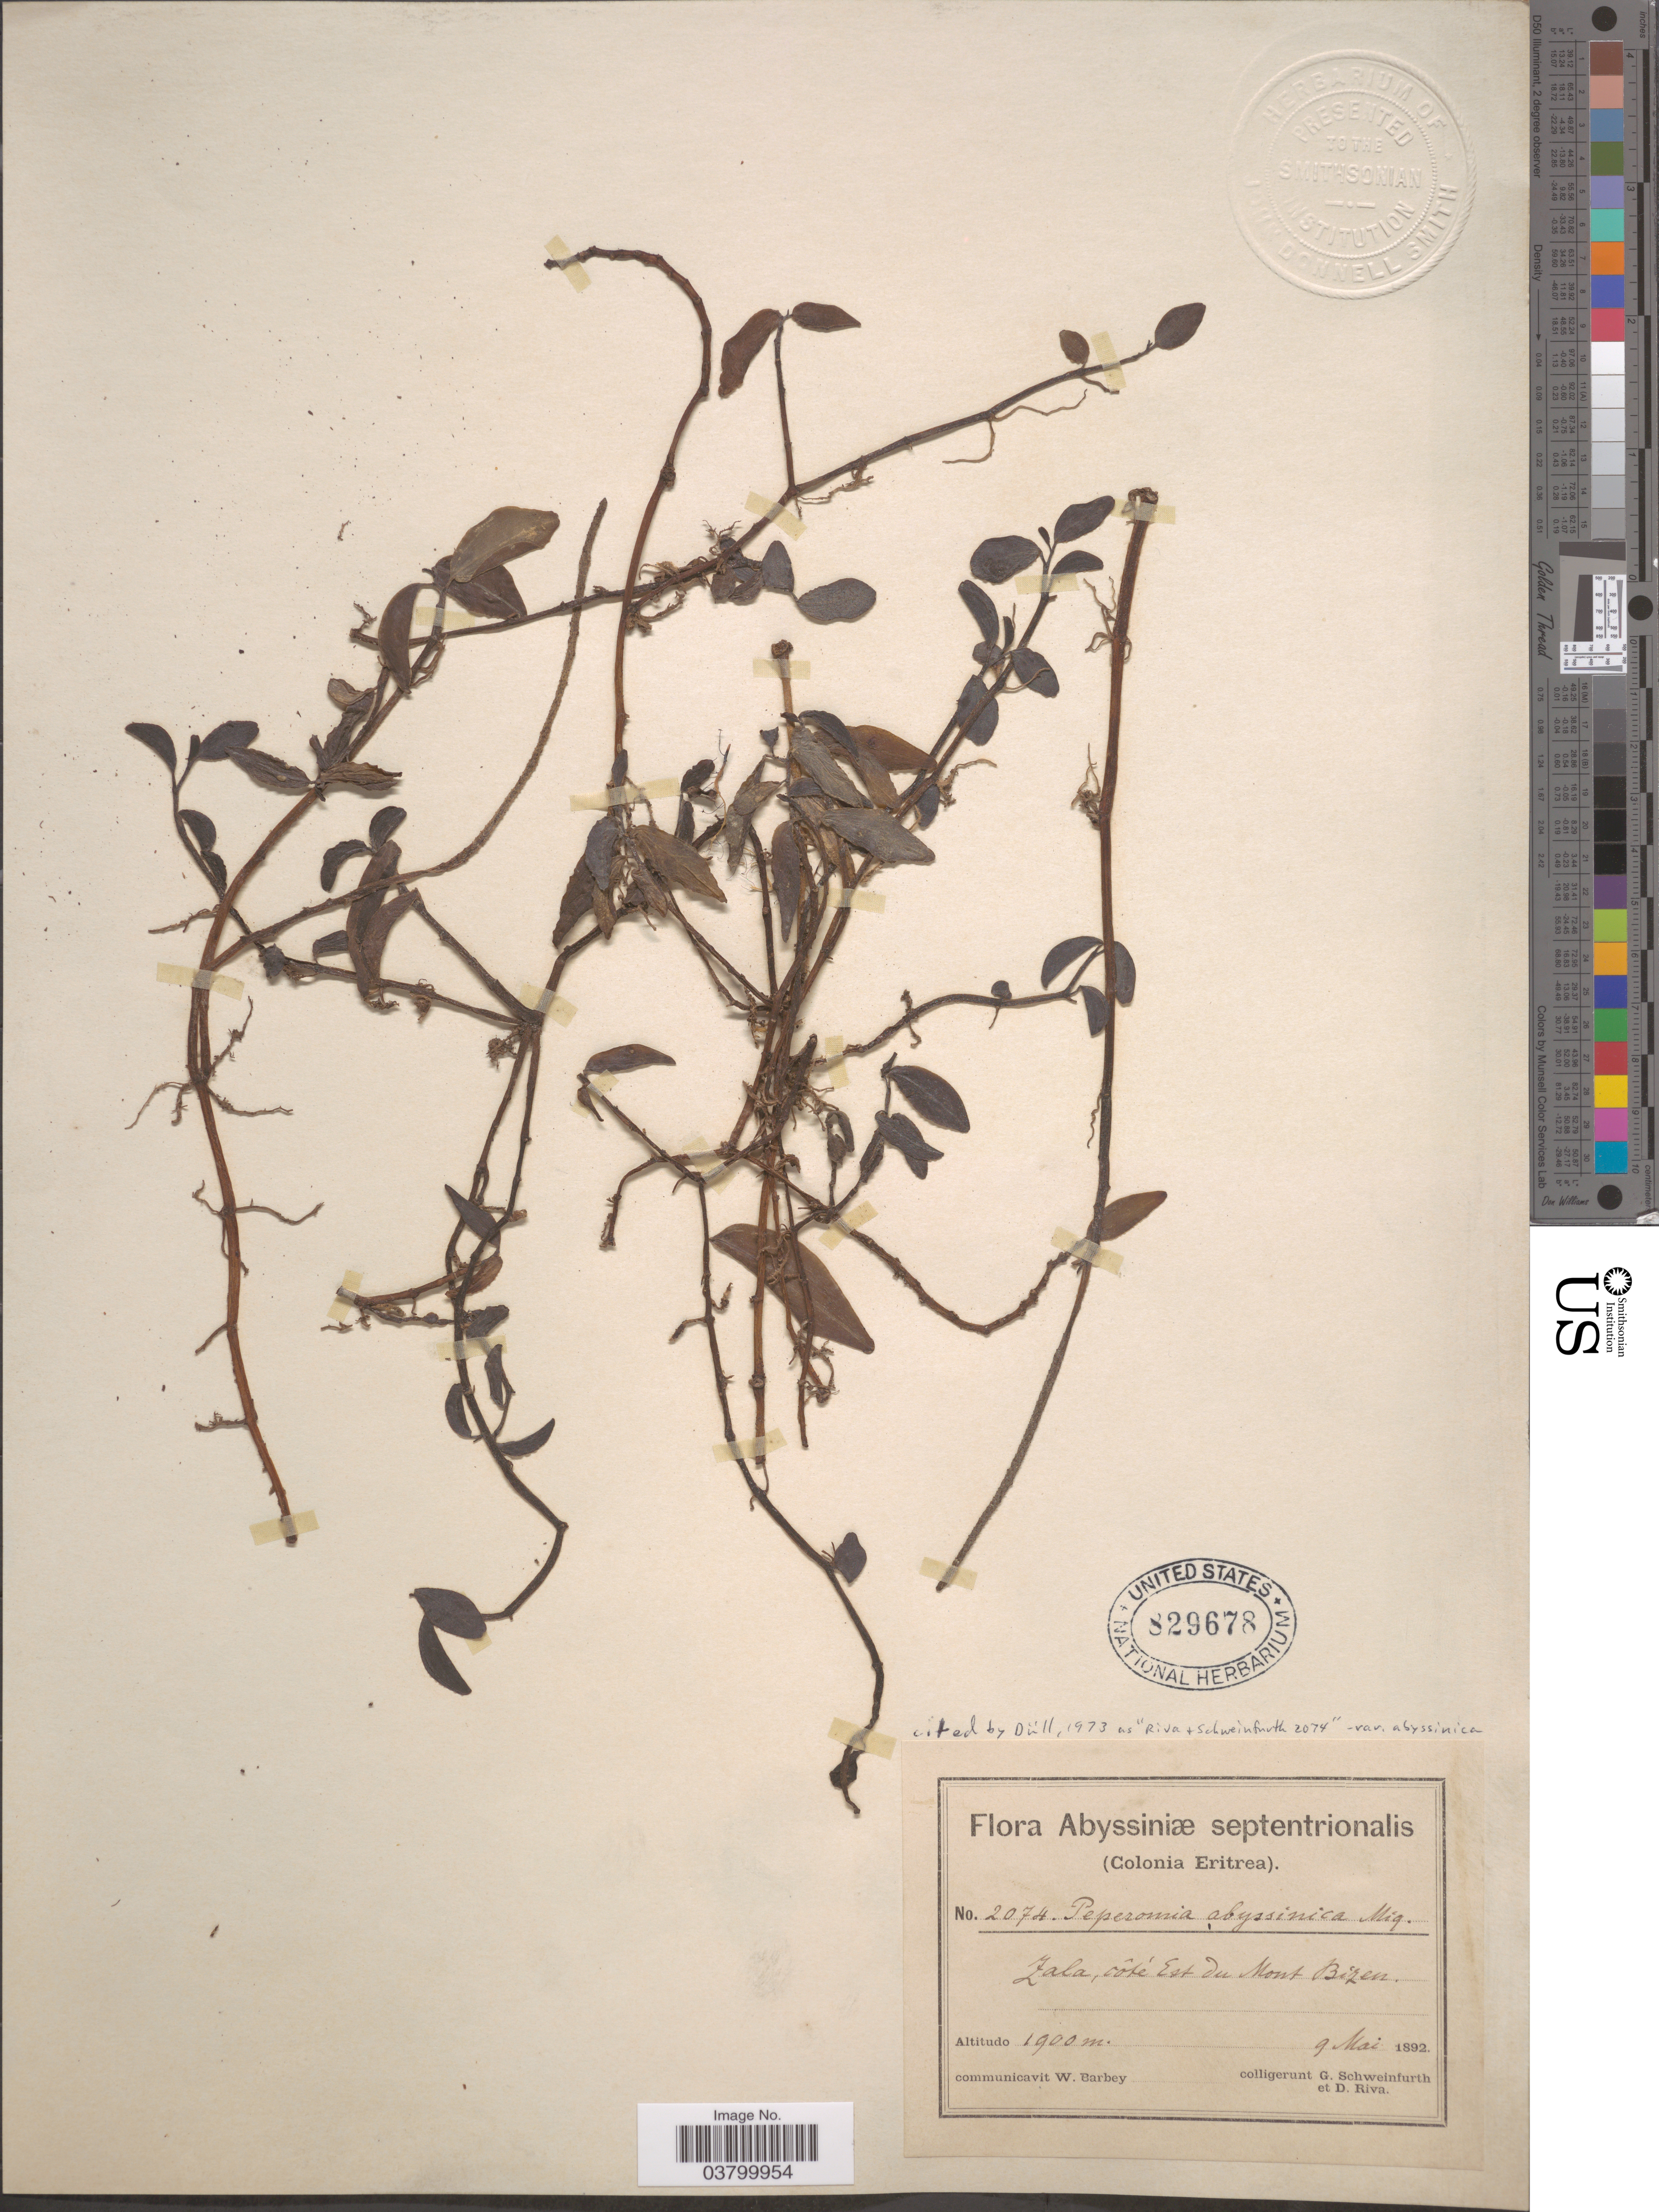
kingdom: Plantae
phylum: Tracheophyta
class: Magnoliopsida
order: Piperales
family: Piperaceae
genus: Peperomia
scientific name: Peperomia abyssinica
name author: Miq.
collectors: G. A. Schweinfurth (herbarium) & D. Riva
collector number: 2074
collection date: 1892-05-09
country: Eritrea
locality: Abyssiniæ septrionalis. (Colonia Eritrea). Zala, côte du Mont Bizen.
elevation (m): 1900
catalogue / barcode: US 829678